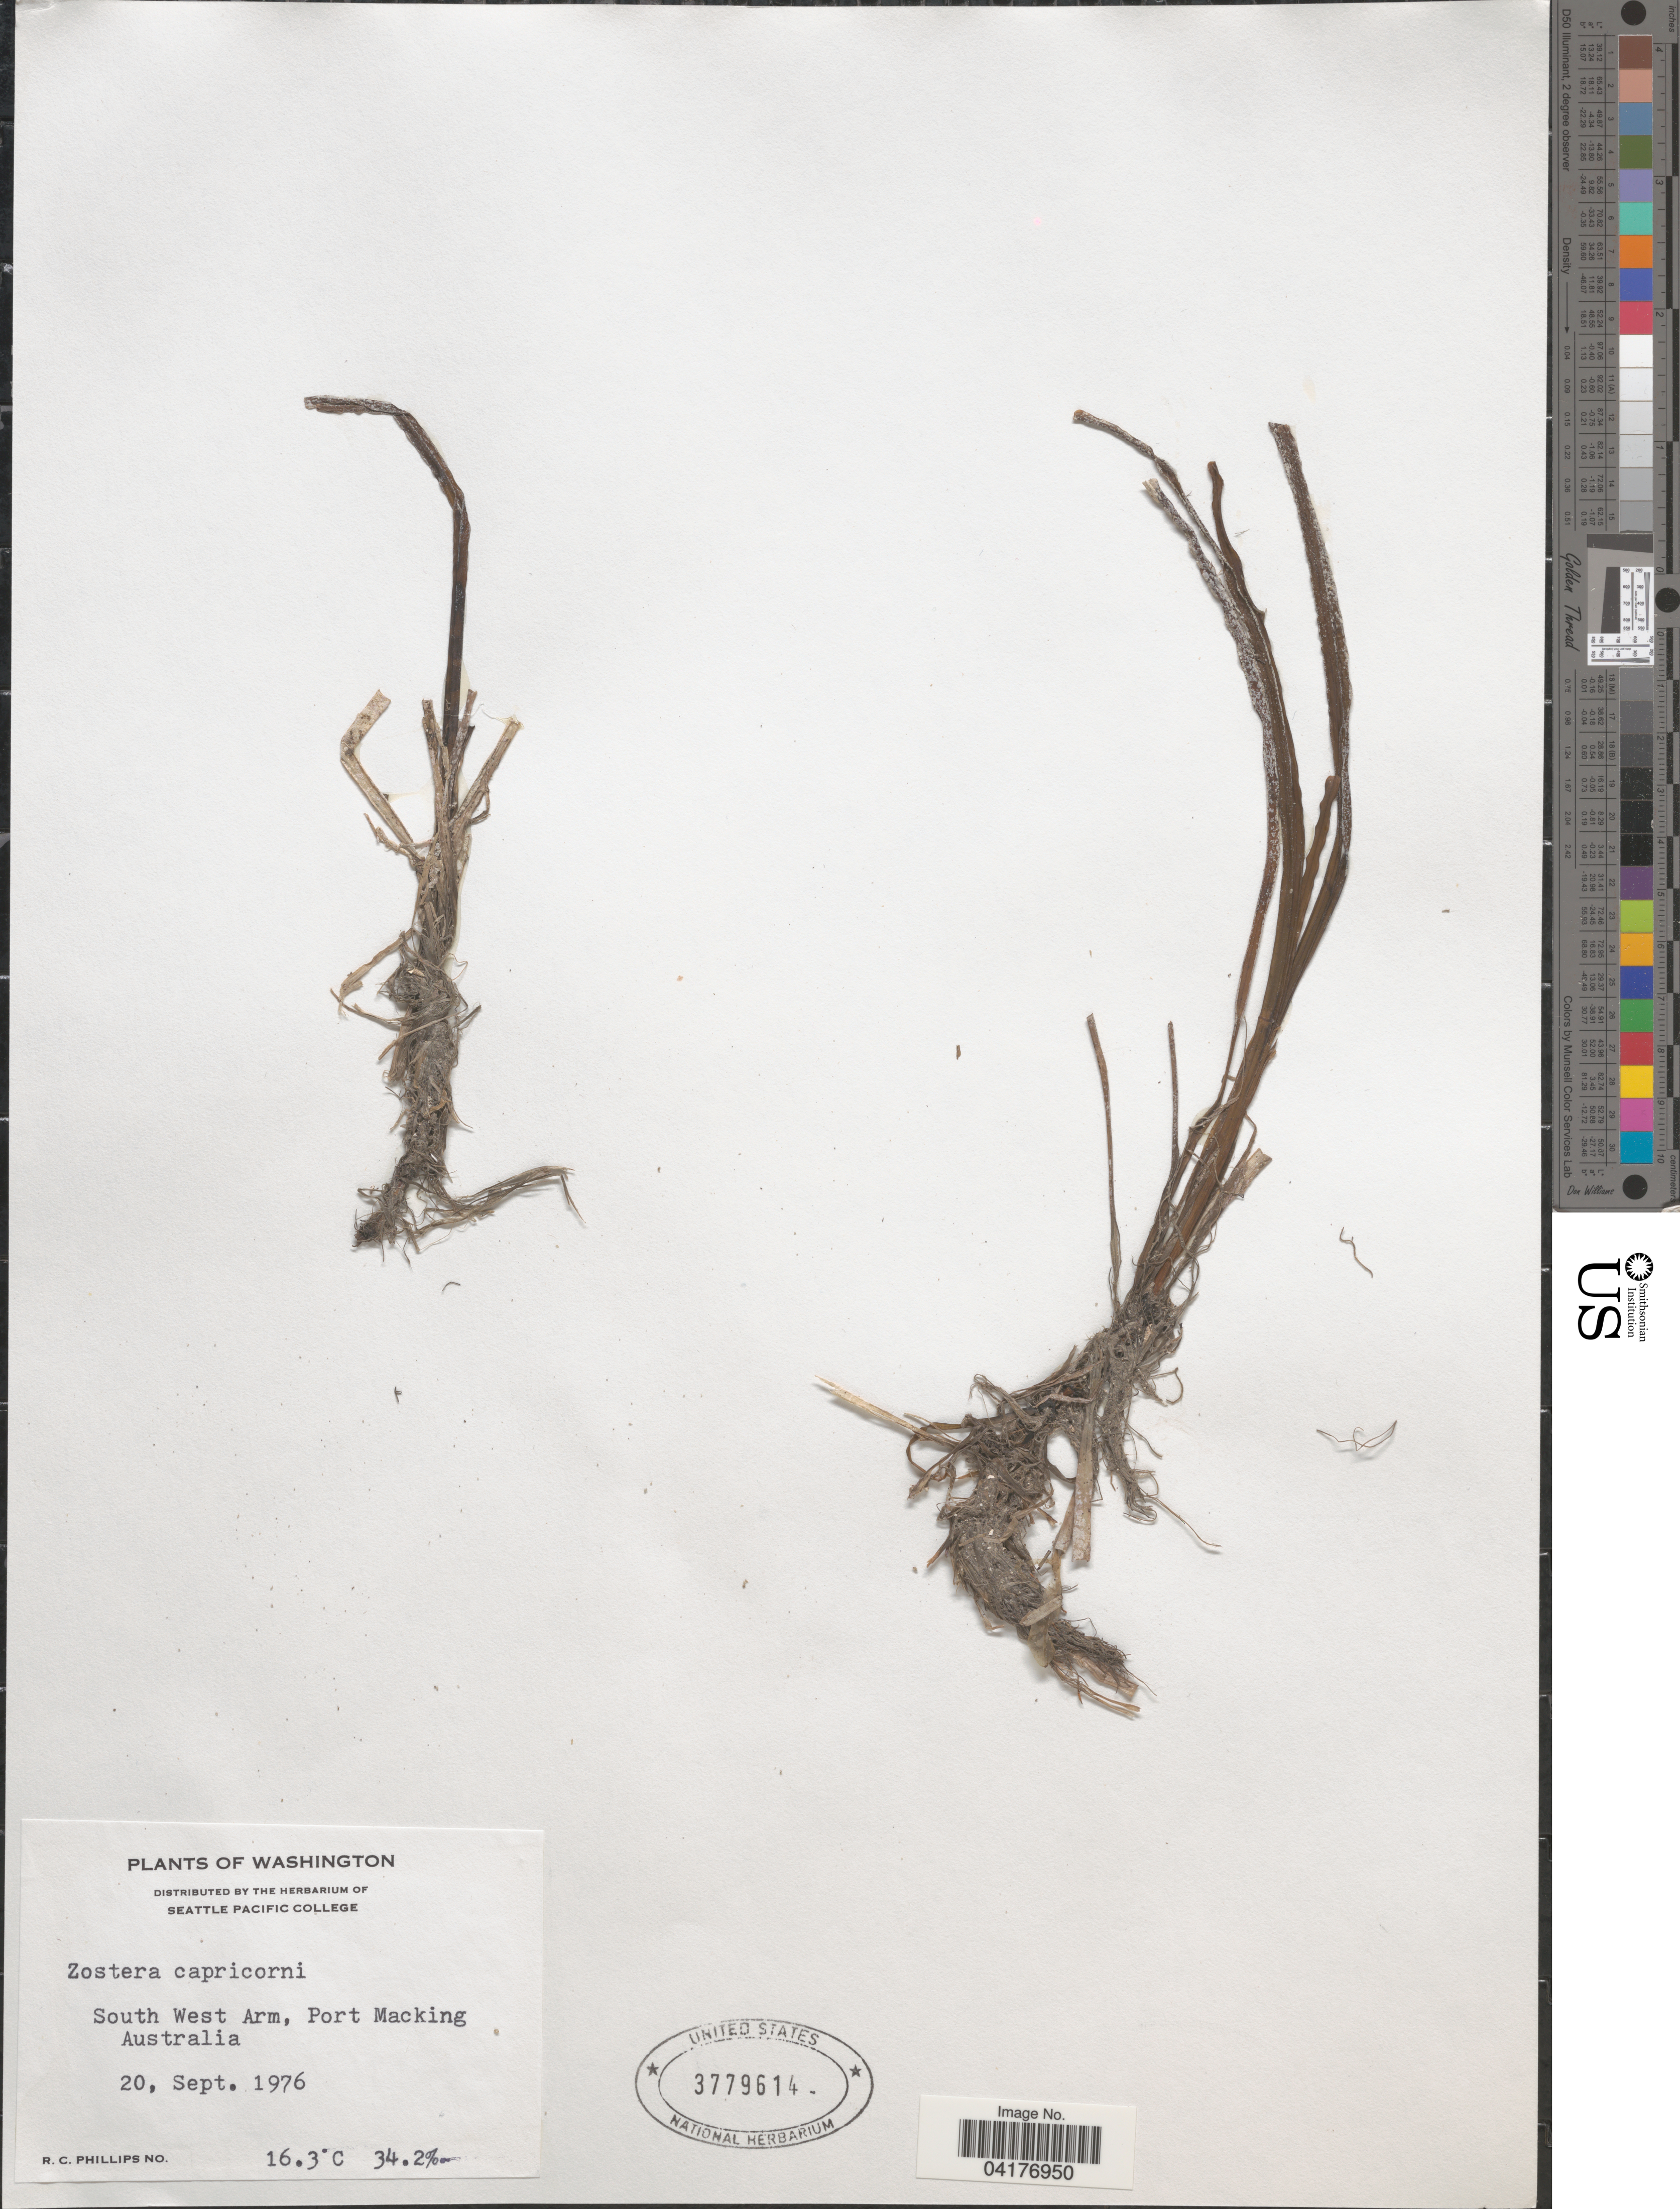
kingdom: Plantae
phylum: Tracheophyta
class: Liliopsida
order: Alismatales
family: Zosteraceae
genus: Zostera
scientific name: Zostera capricorni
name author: Asch.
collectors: R. C. Phillips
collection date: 1976-09-20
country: Australia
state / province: New South Wales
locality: South West Arm - Port Macking [= Port Hacking].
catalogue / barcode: US 3779614